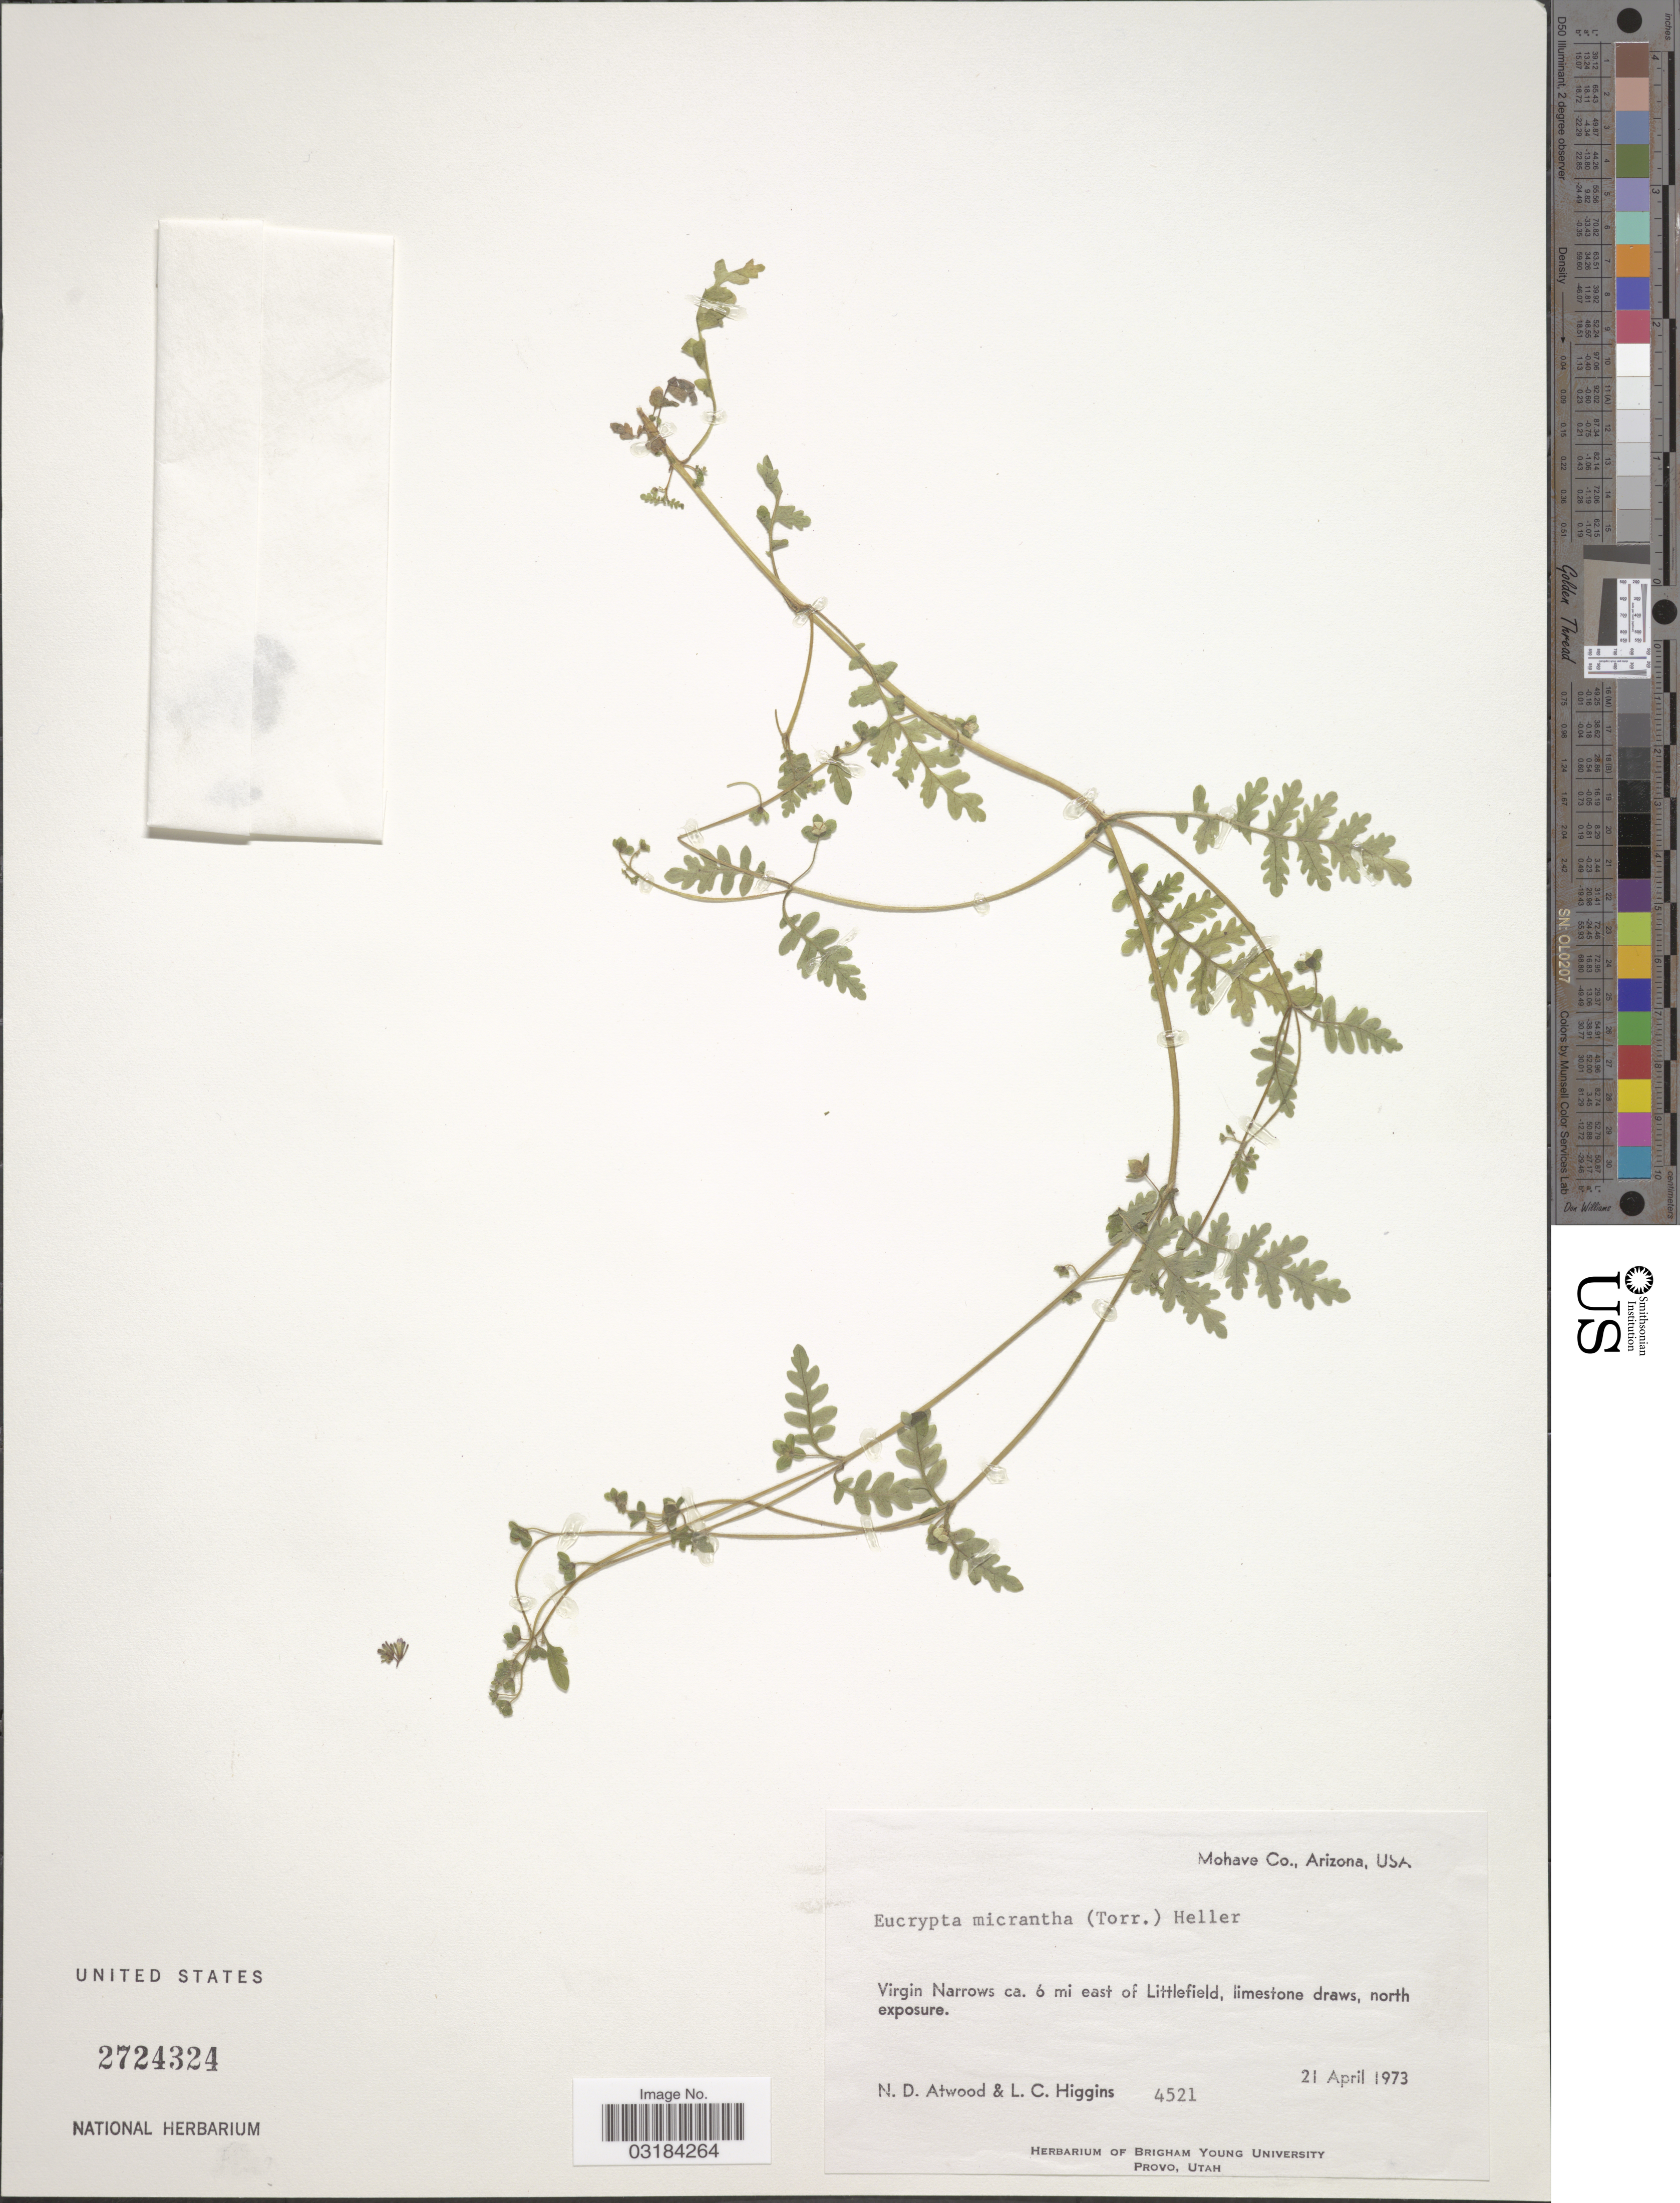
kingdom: Plantae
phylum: Tracheophyta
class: Magnoliopsida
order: Boraginales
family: Hydrophyllaceae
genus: Eucrypta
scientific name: Eucrypta micrantha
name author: (Torr.) A. Heller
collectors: N. Atwood & L. Higgins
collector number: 4521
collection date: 1973-04-21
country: United States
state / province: Arizona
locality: Mohave Co. Virgin Narrows ca. 6 mi east of Littlefield, limestone draws, north exposure.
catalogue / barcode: US 2724324